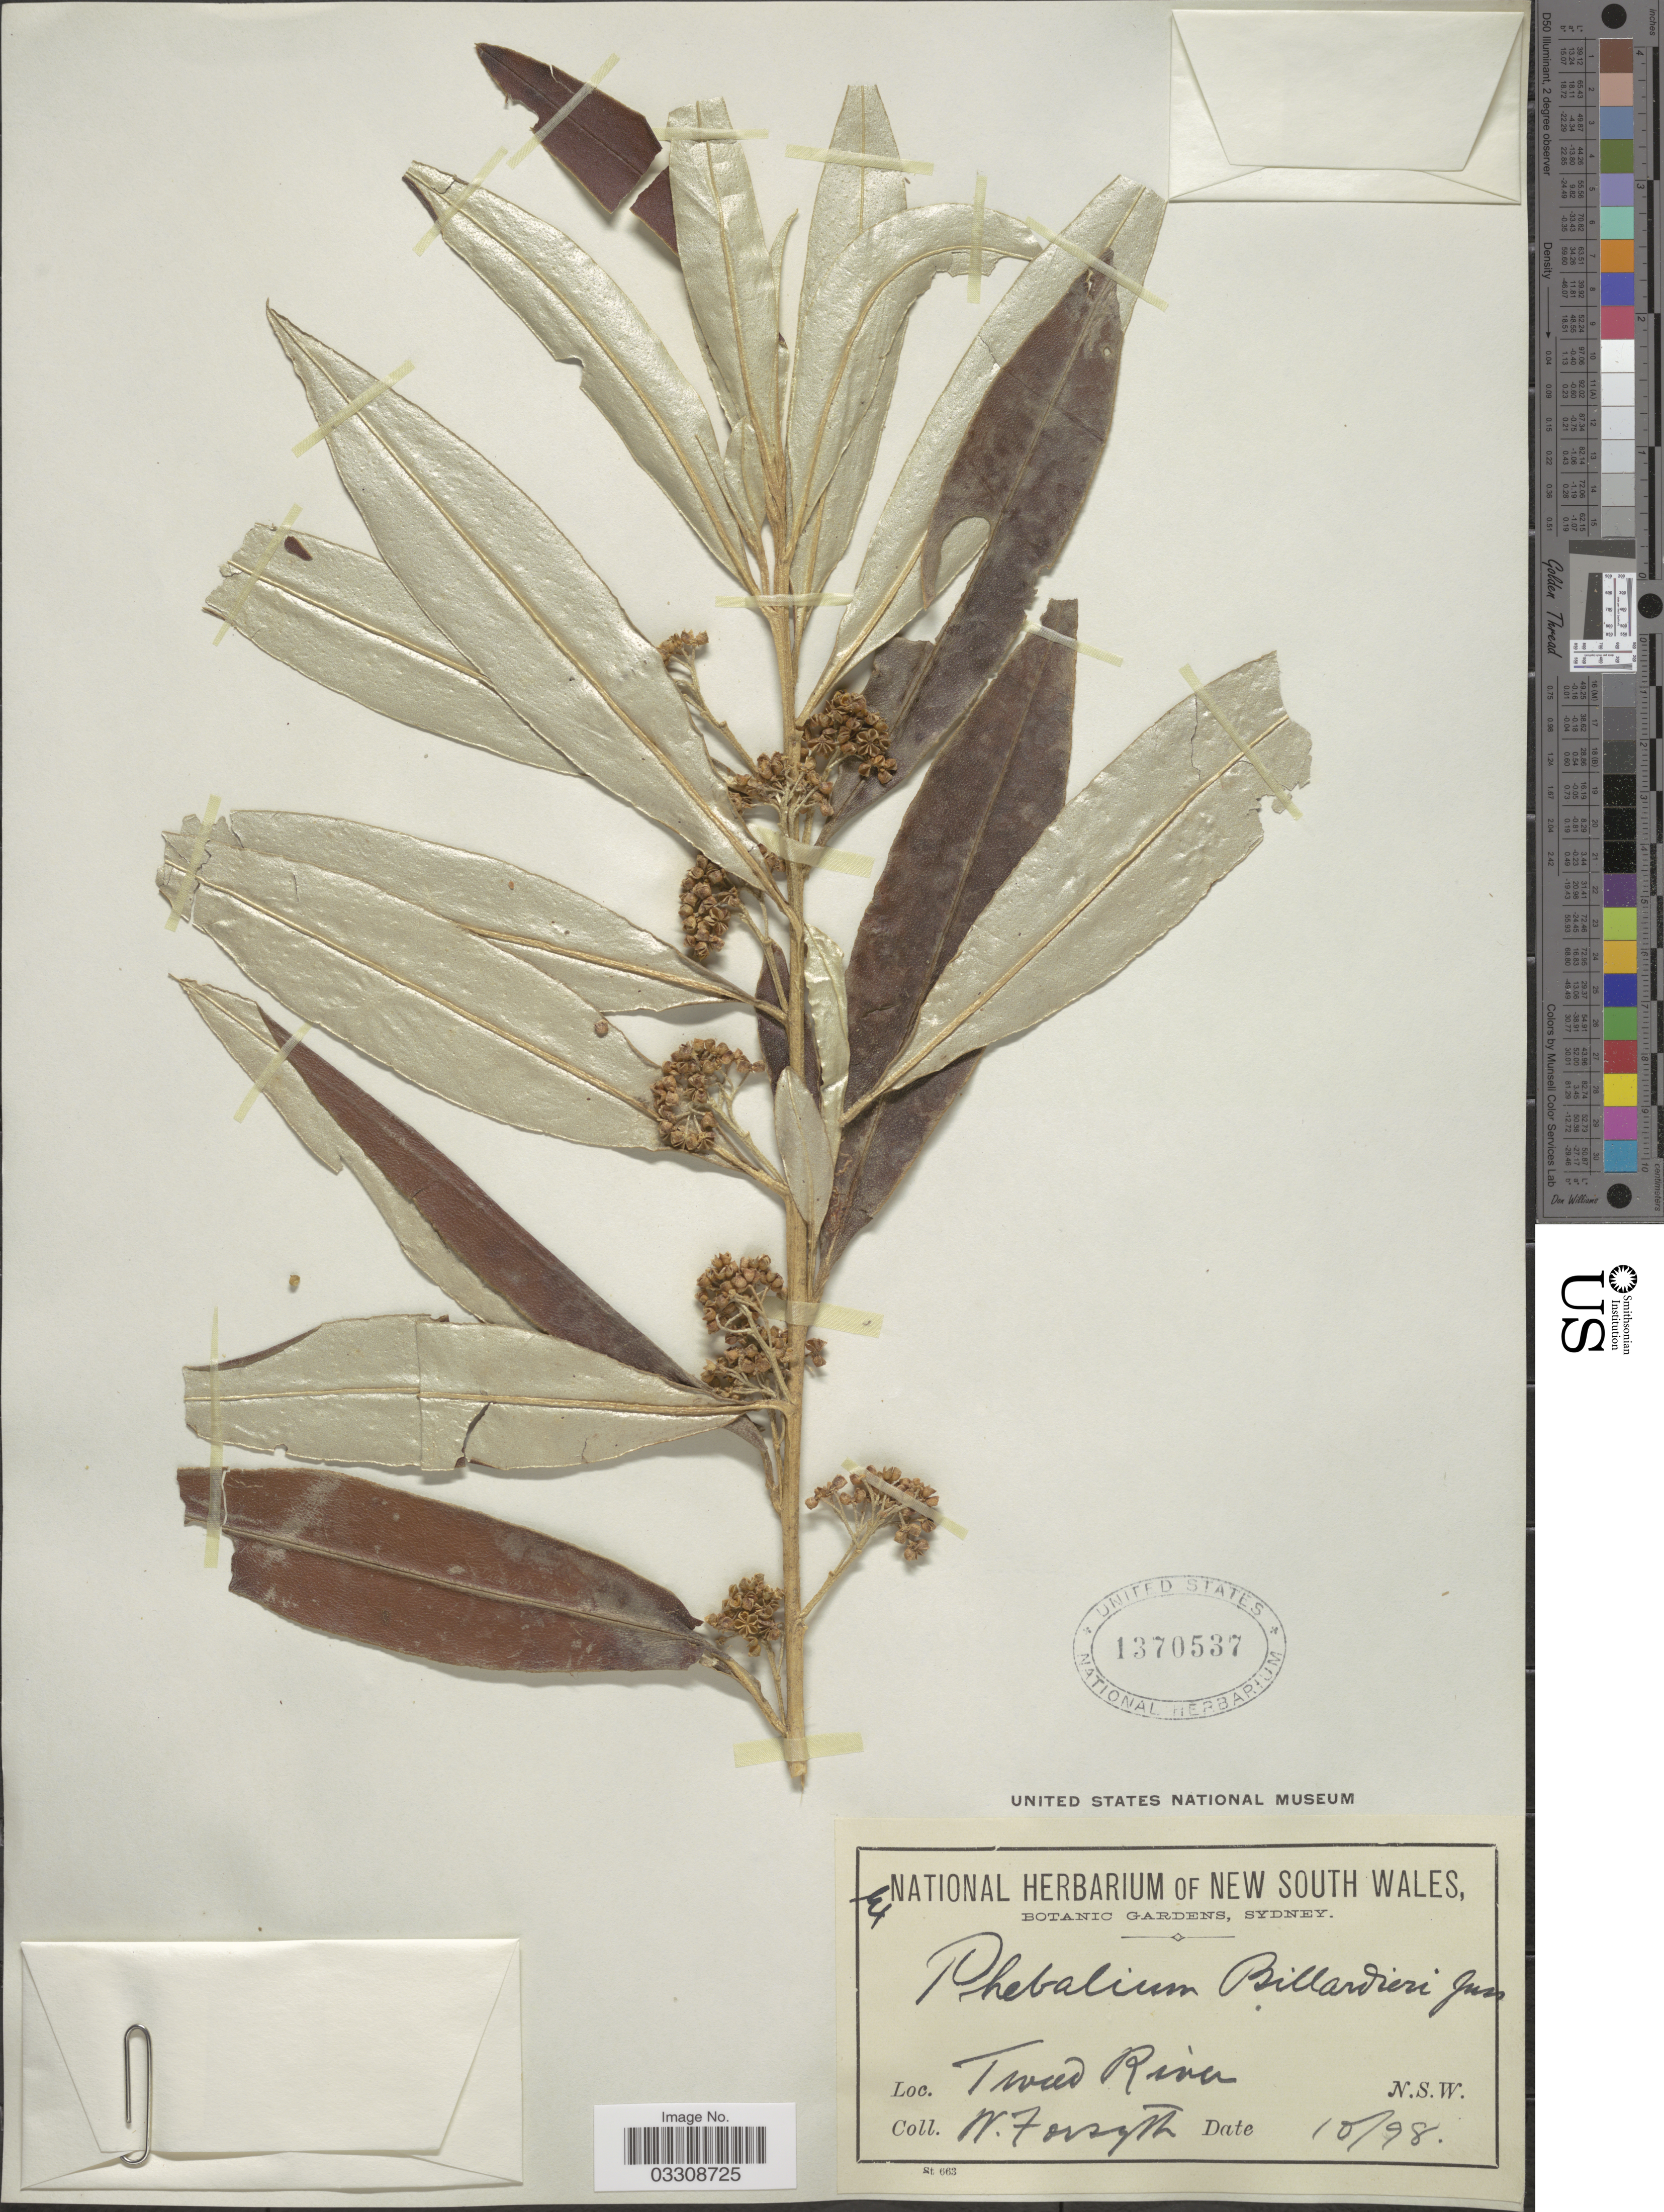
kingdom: Plantae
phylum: Tracheophyta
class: Magnoliopsida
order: Sapindales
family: Rutaceae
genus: Nematolepis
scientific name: Nematolepis squamea subsp. squamea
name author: (Labill.) Paul G. Wilson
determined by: Strong, Mark T., (BOT), Smithsonian Institution - National Museum of Natural History (UNITED STATES)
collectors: W. Forsyth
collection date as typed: Transcribed d/m/y: /10/98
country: Australia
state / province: New South Wales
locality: Tweed River.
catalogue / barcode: US 1370537